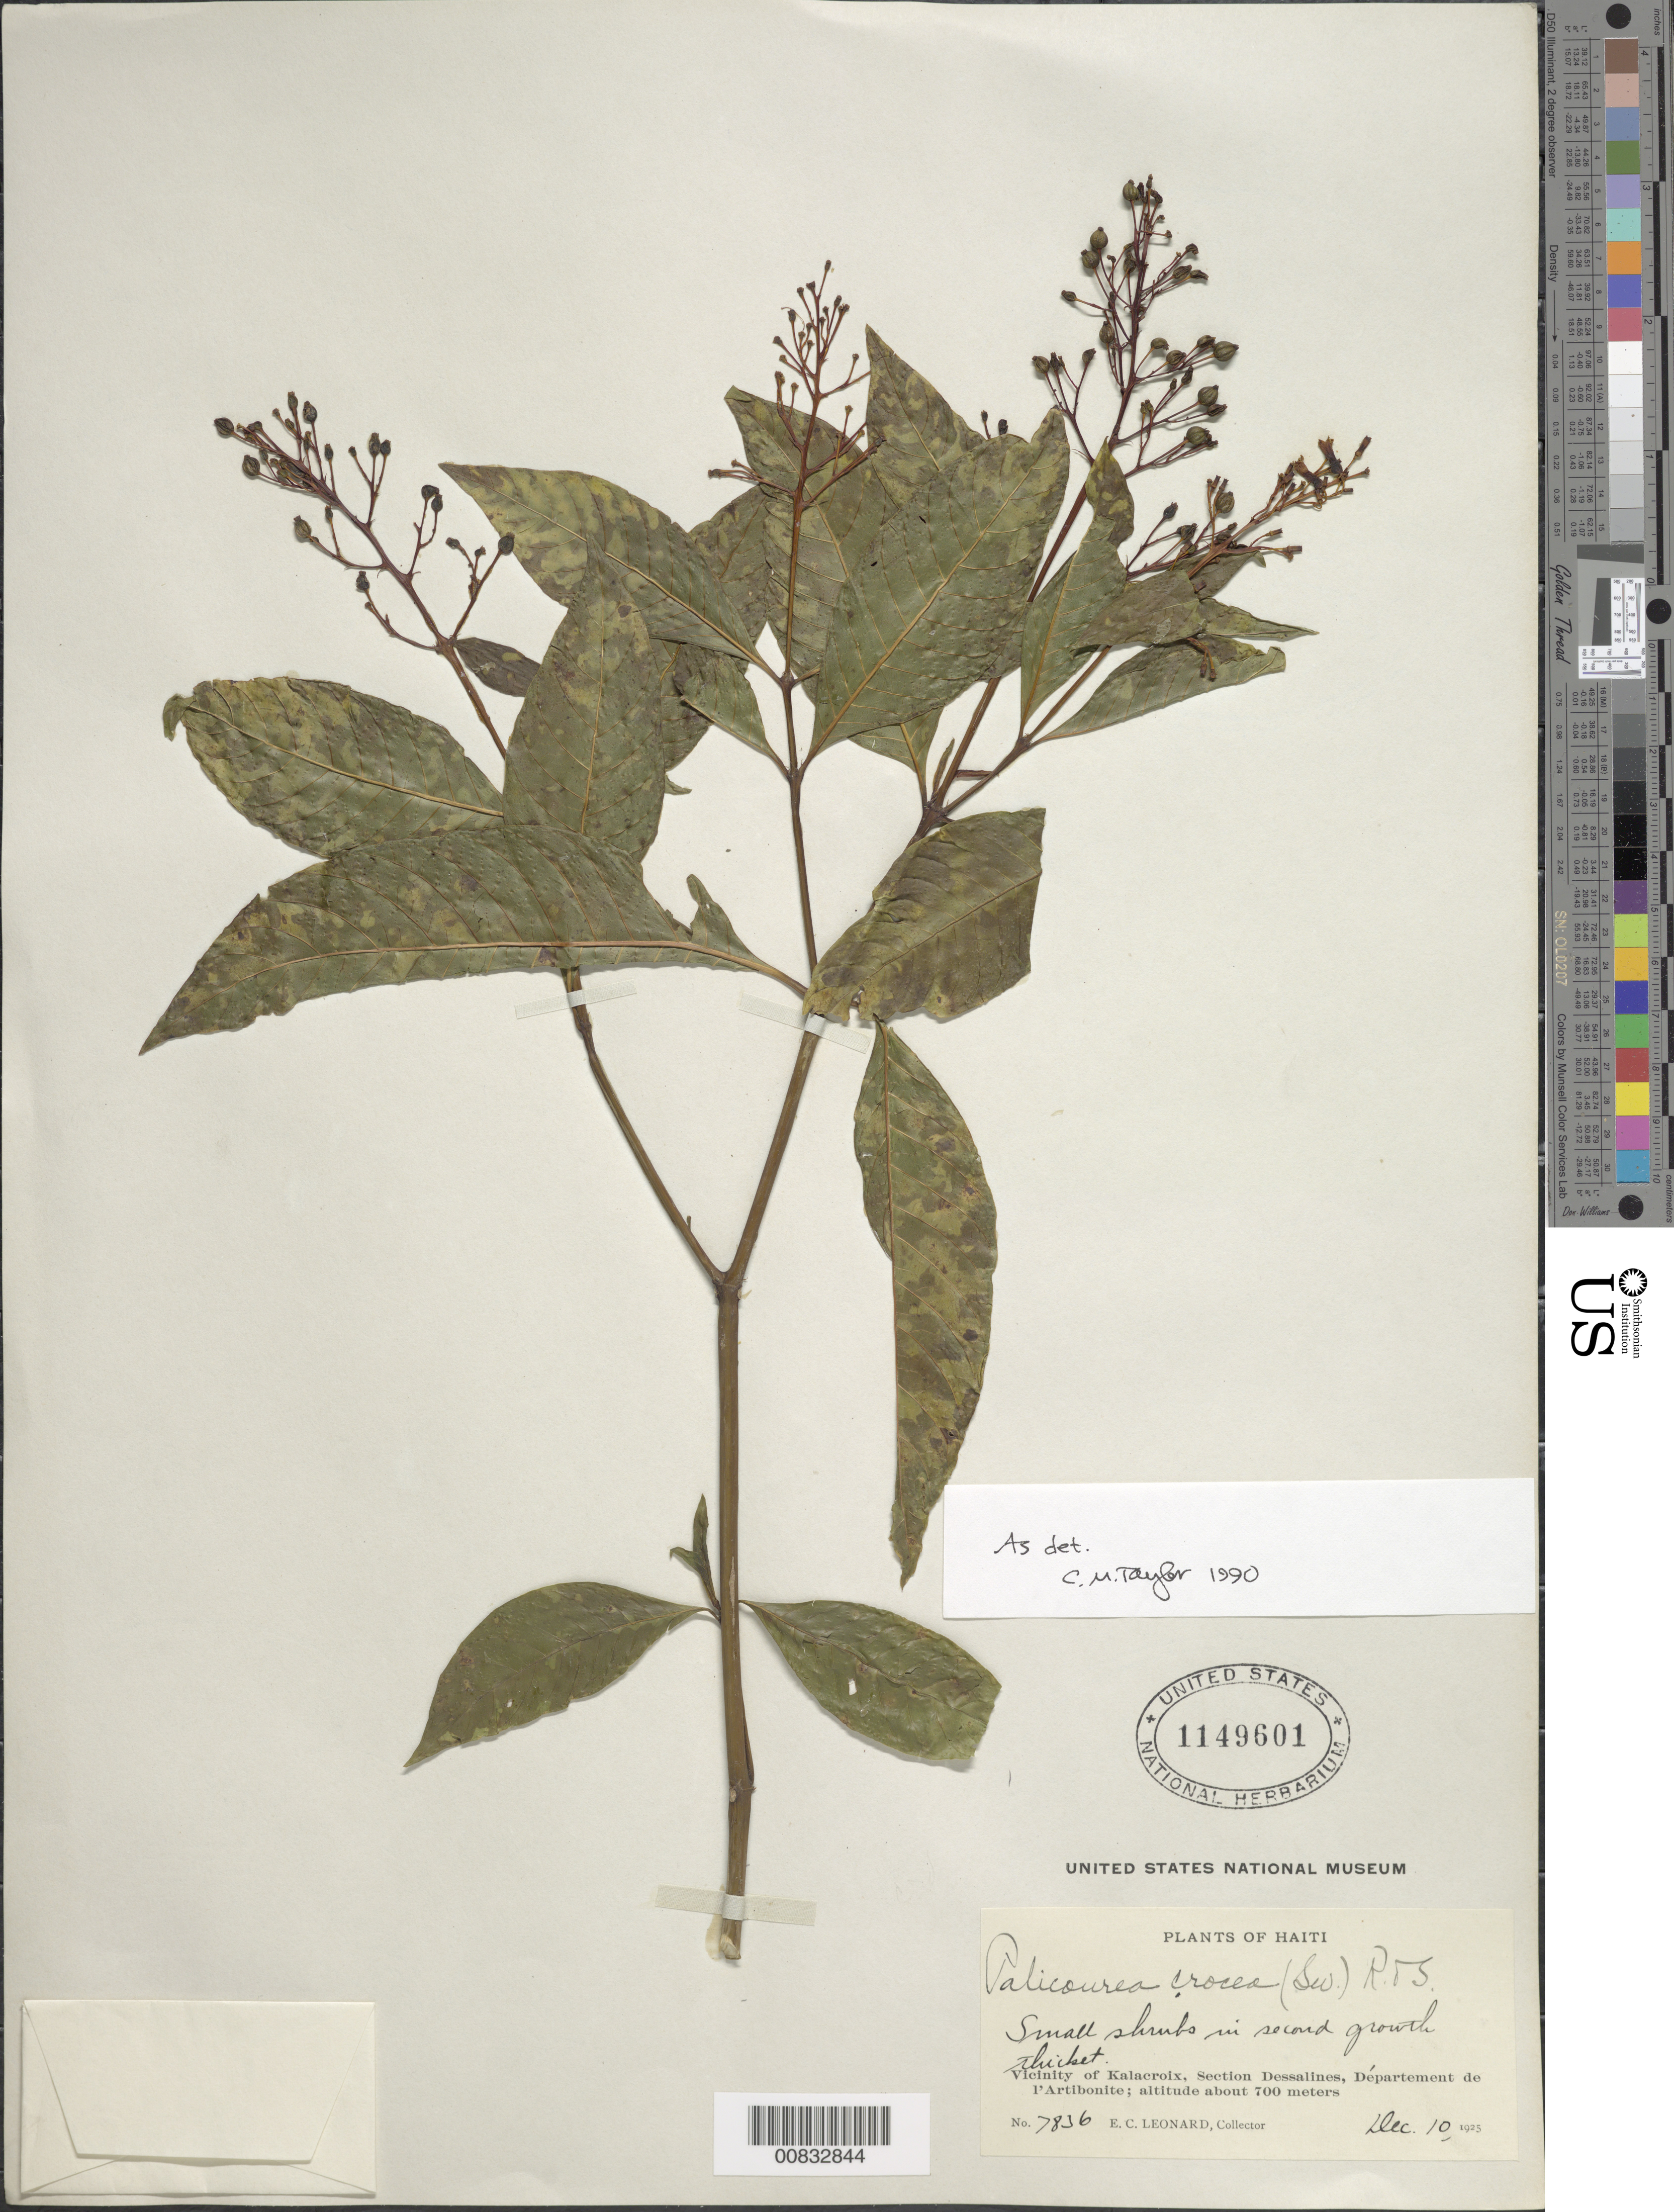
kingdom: Plantae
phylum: Tracheophyta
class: Magnoliopsida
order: Gentianales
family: Rubiaceae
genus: Palicourea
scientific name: Palicourea crocea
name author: (Sw.) Schult.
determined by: Taylor, Charlotte M.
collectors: E. C. Leonard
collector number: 7836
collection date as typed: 10 Dec 1925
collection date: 1925-12-10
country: Haiti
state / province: Artibonite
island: Hispaniola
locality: Vicinity of Kalacroix, Section Dessalines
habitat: In second growth thicket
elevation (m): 700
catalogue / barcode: US 1149601